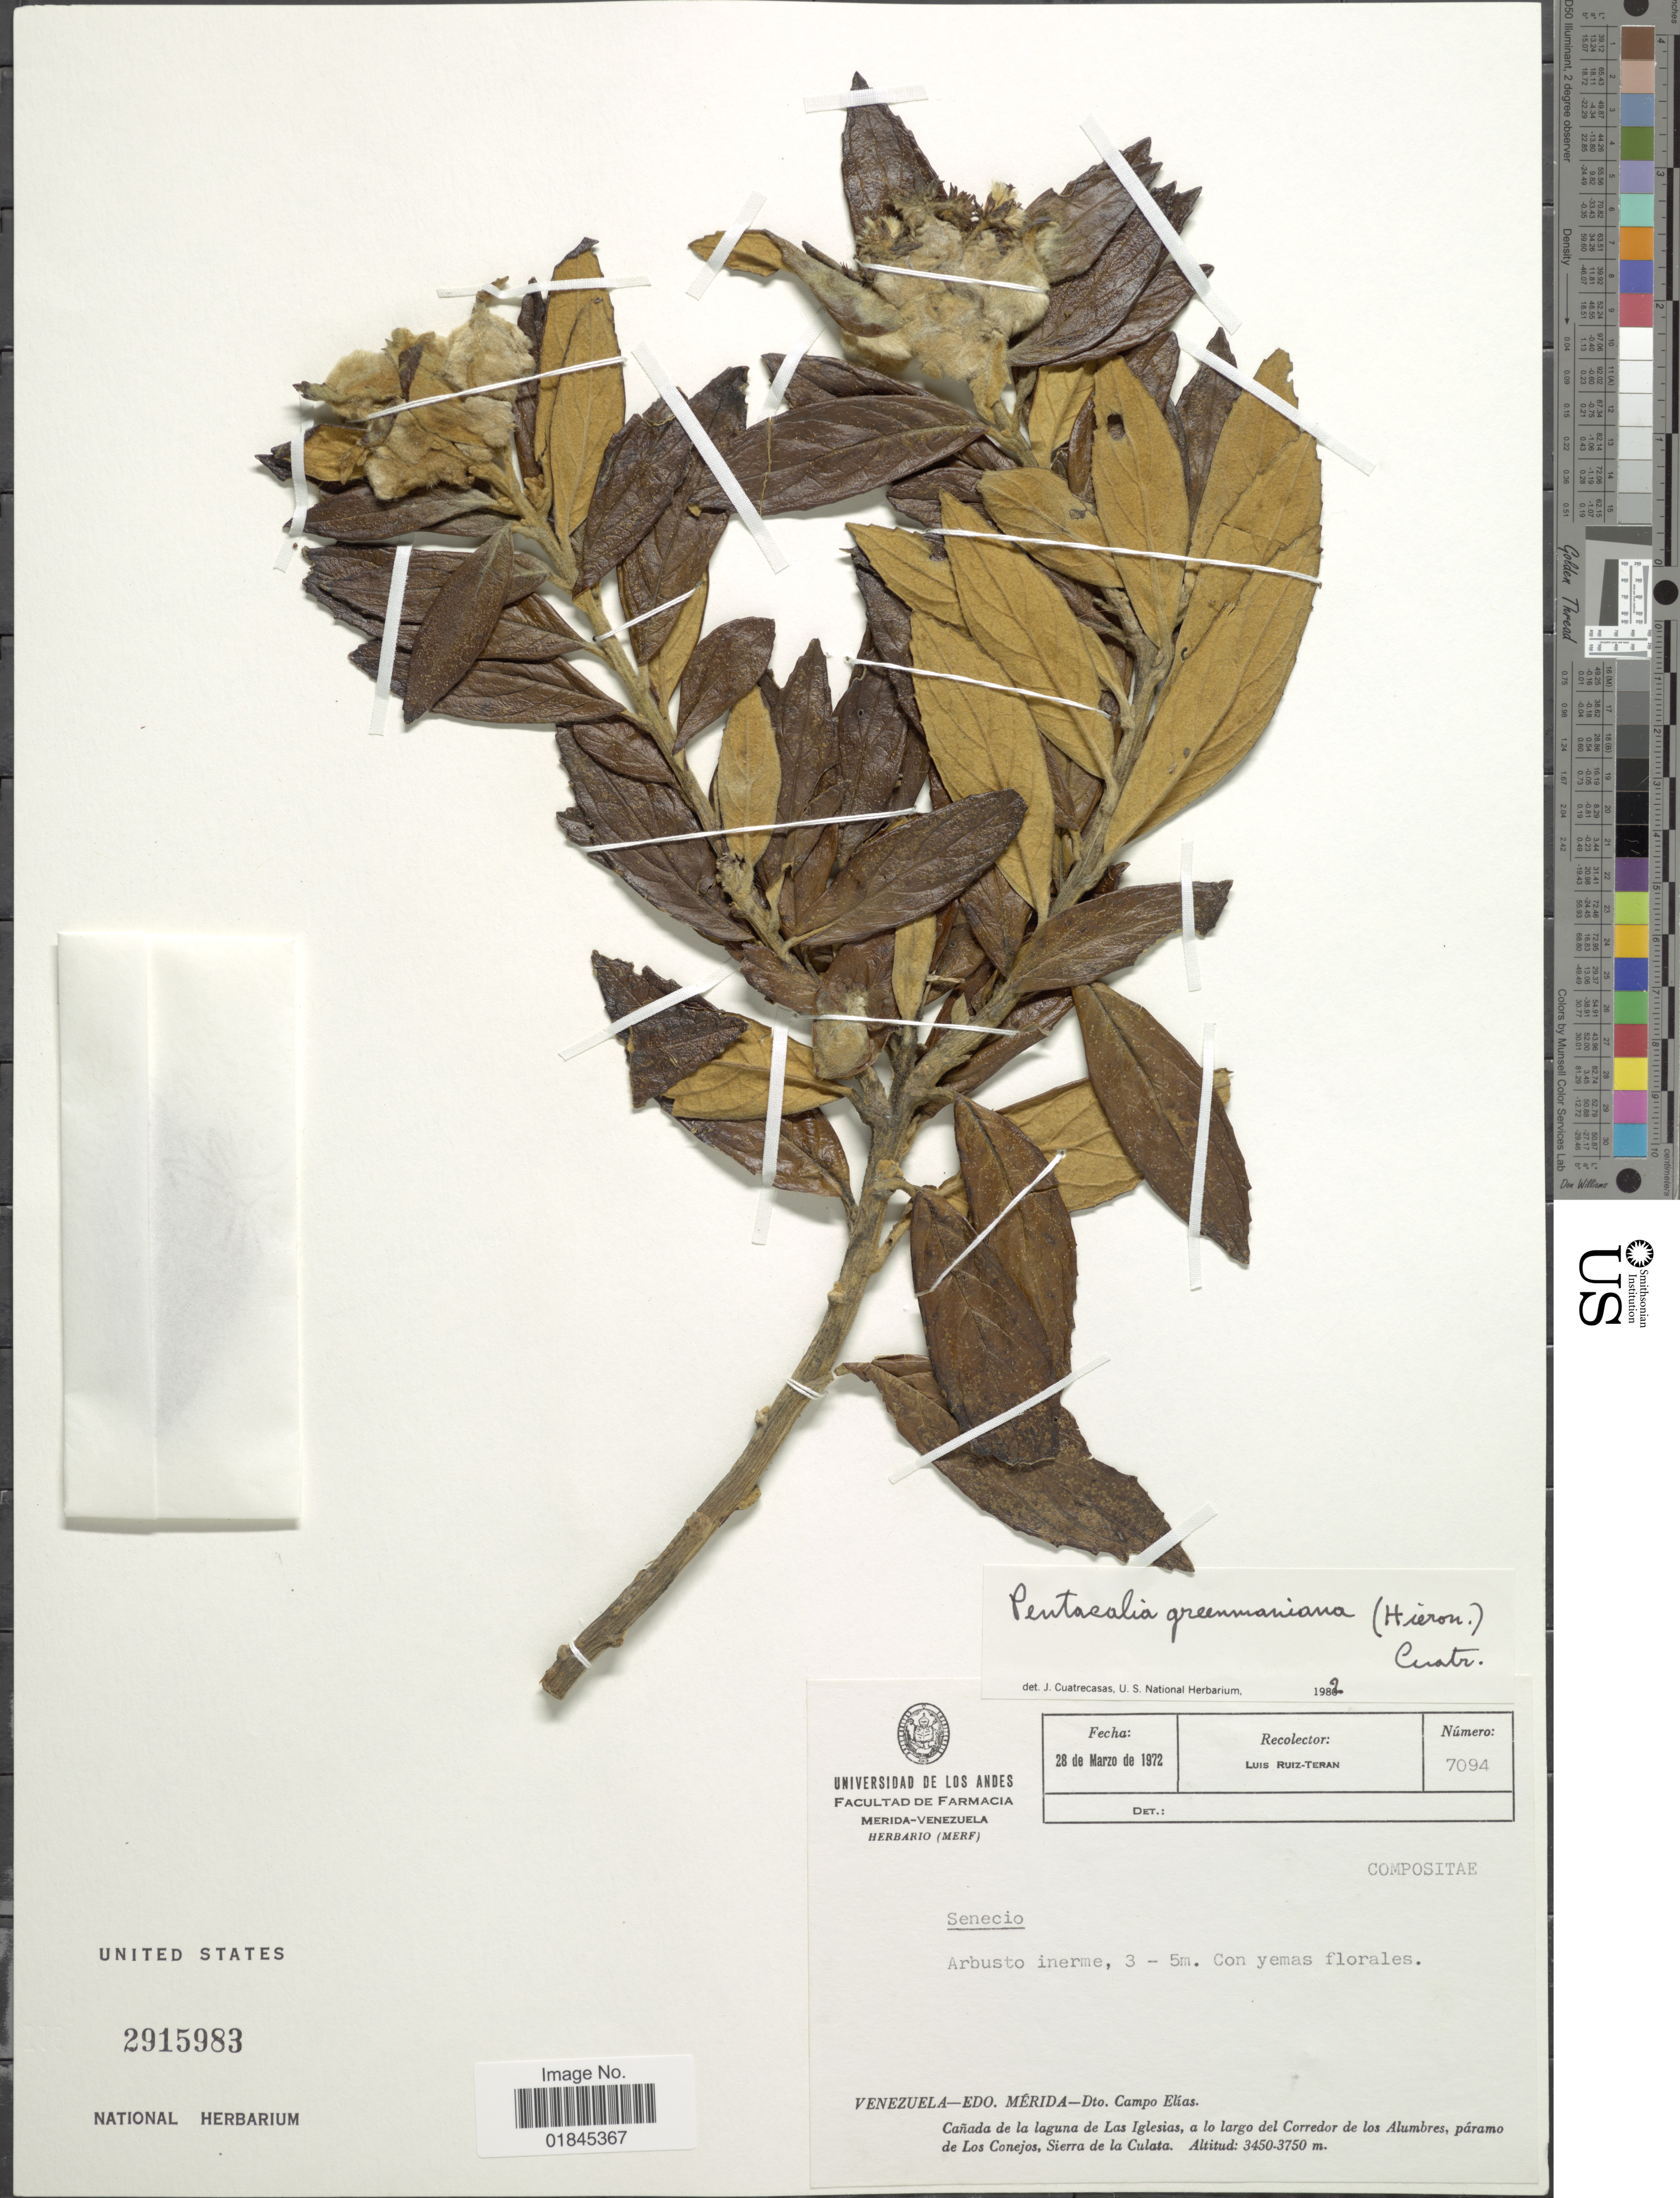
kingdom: Plantae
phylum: Tracheophyta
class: Magnoliopsida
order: Asterales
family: Asteraceae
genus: Pentacalia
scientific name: Pentacalia greenmaniana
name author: (Hieron.) Cuatrec.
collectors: L. E. Ruíz-Terán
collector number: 7094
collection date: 1972-03-28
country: Venezuela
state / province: Mérida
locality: Venezuela - Edo. Mérida - Dto. Campo Elías. Cañada de la laguna de Las Iglesias, a lo largo del Corredor de los Alumbres, páramo de Los Conejos, Sierra de la Culata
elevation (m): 3450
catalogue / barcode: US 2915983